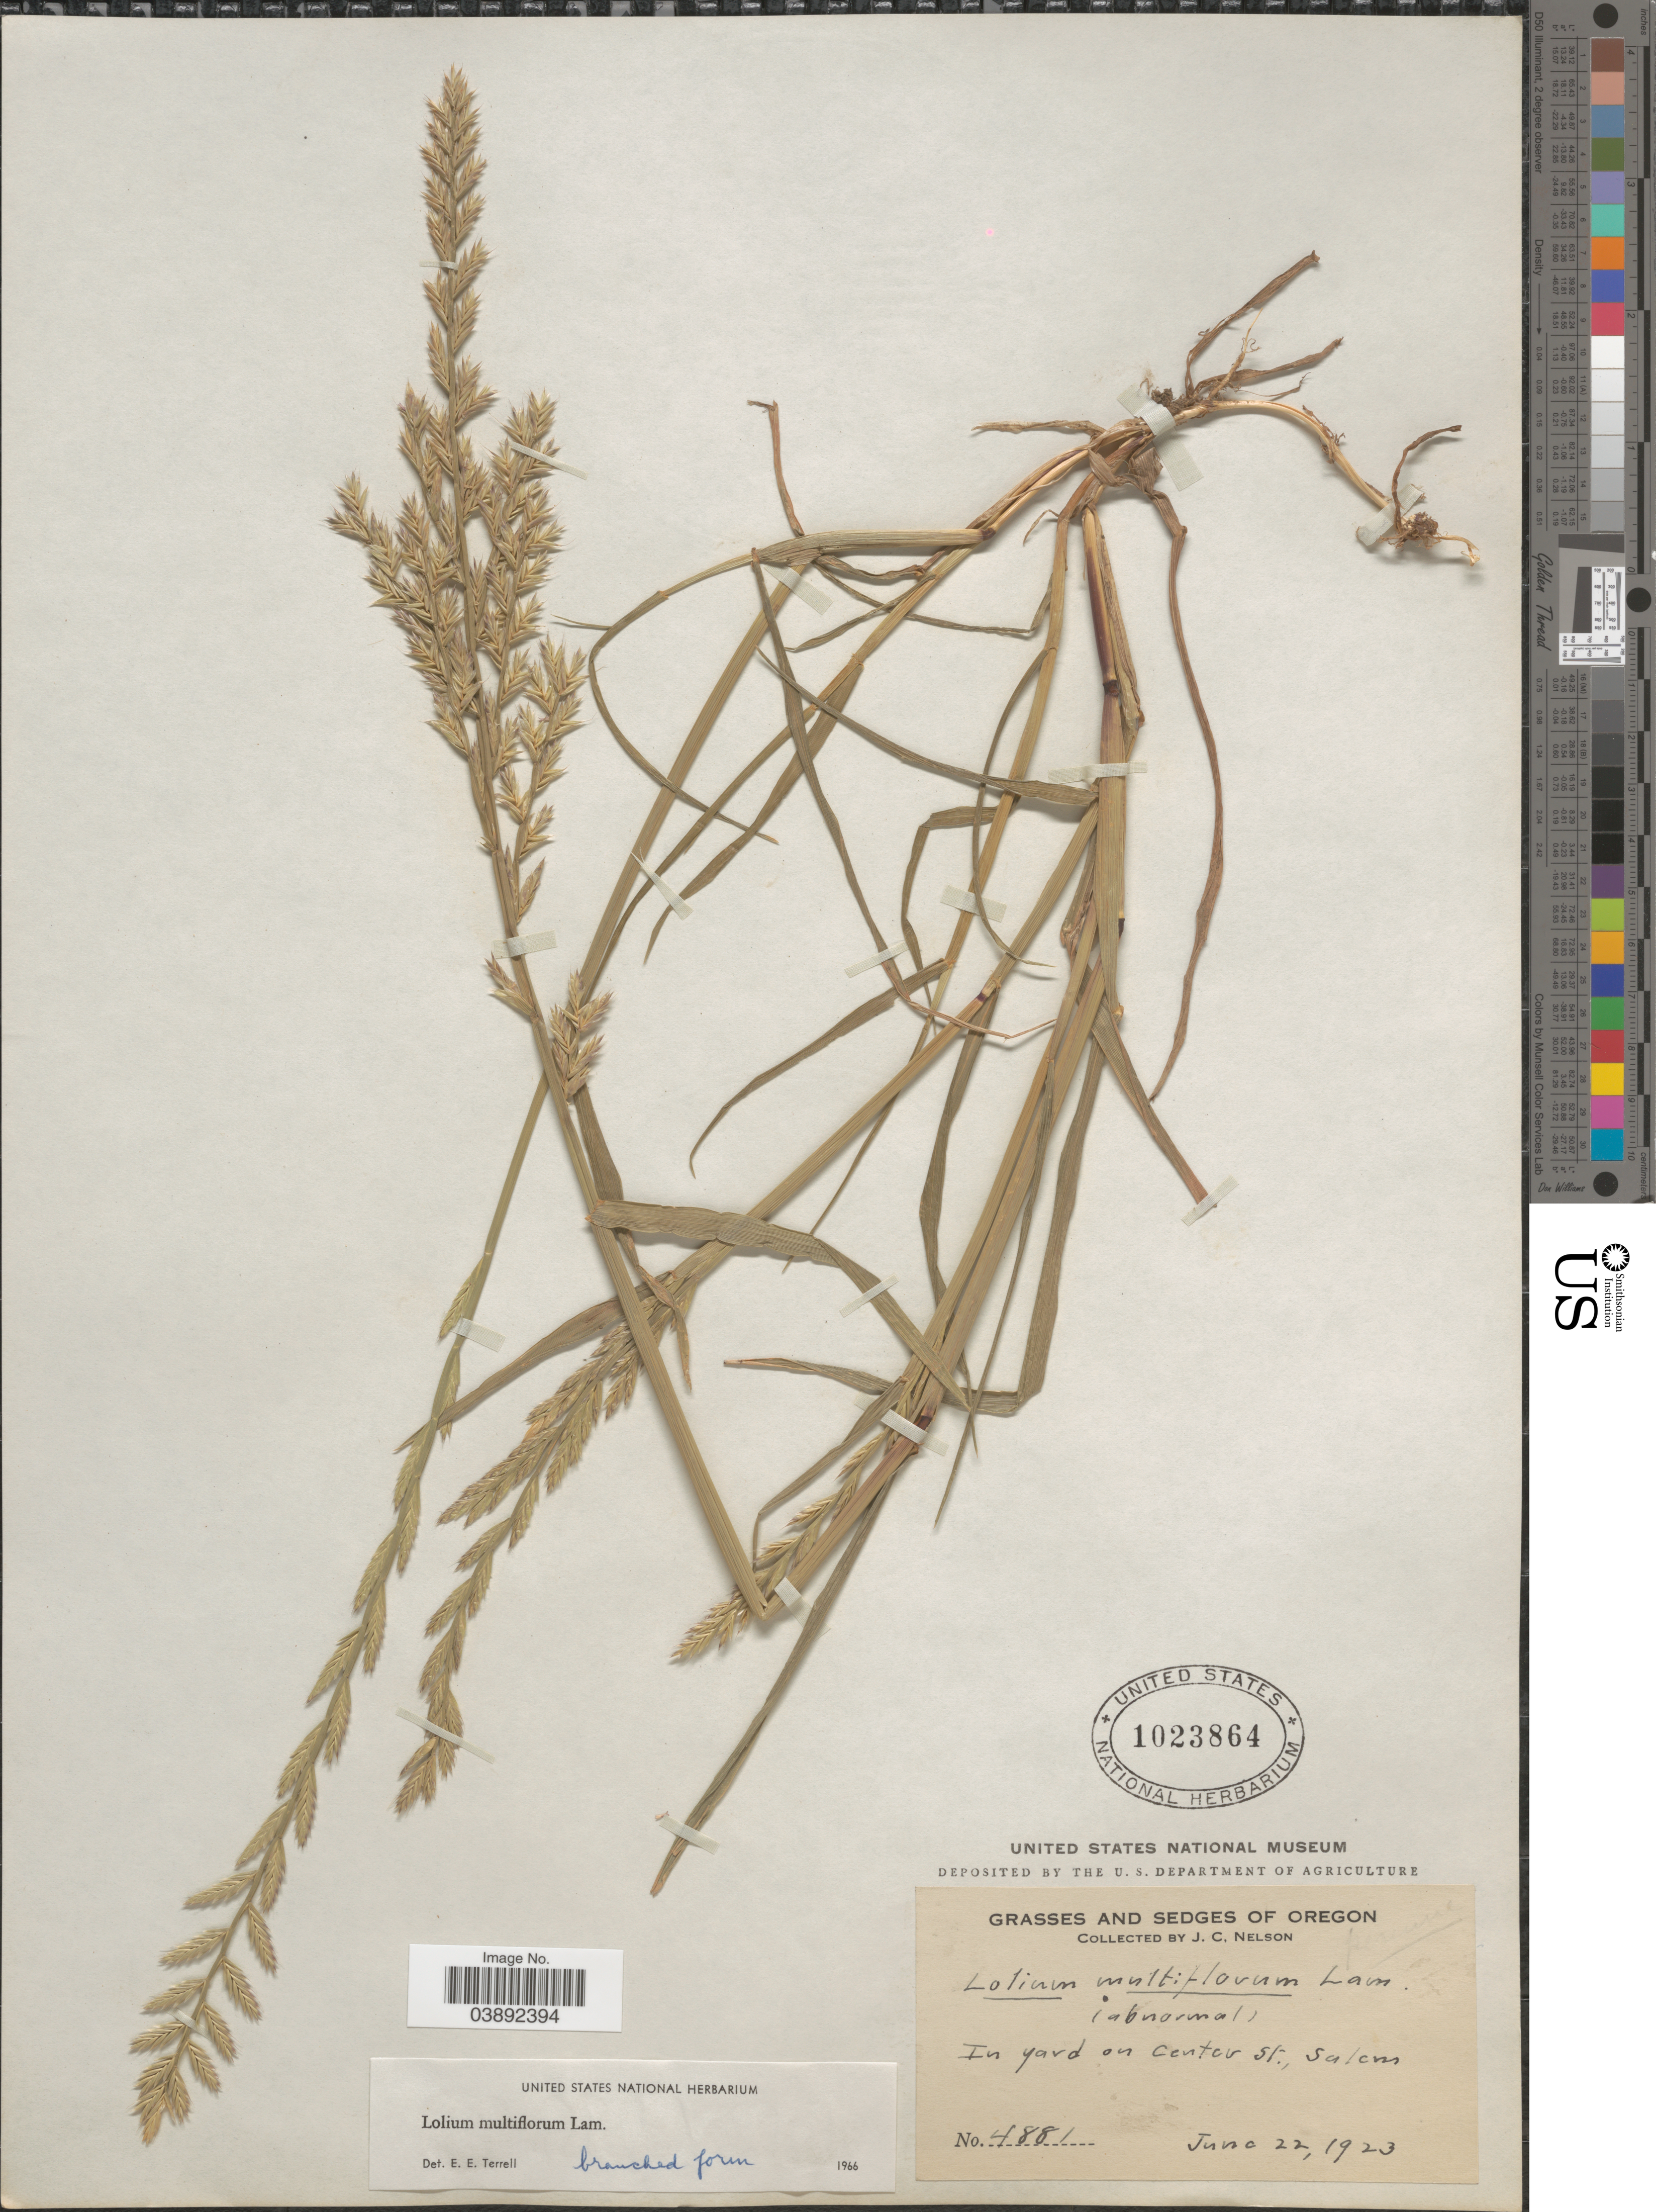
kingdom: Plantae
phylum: Tracheophyta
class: Liliopsida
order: Poales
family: Poaceae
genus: Lolium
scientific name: Lolium multiflorum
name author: Lam.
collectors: J. C. Nelson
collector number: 4881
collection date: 1923-06-22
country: United States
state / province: Oregon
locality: In yard on Center St., Salem.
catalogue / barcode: US 1023864